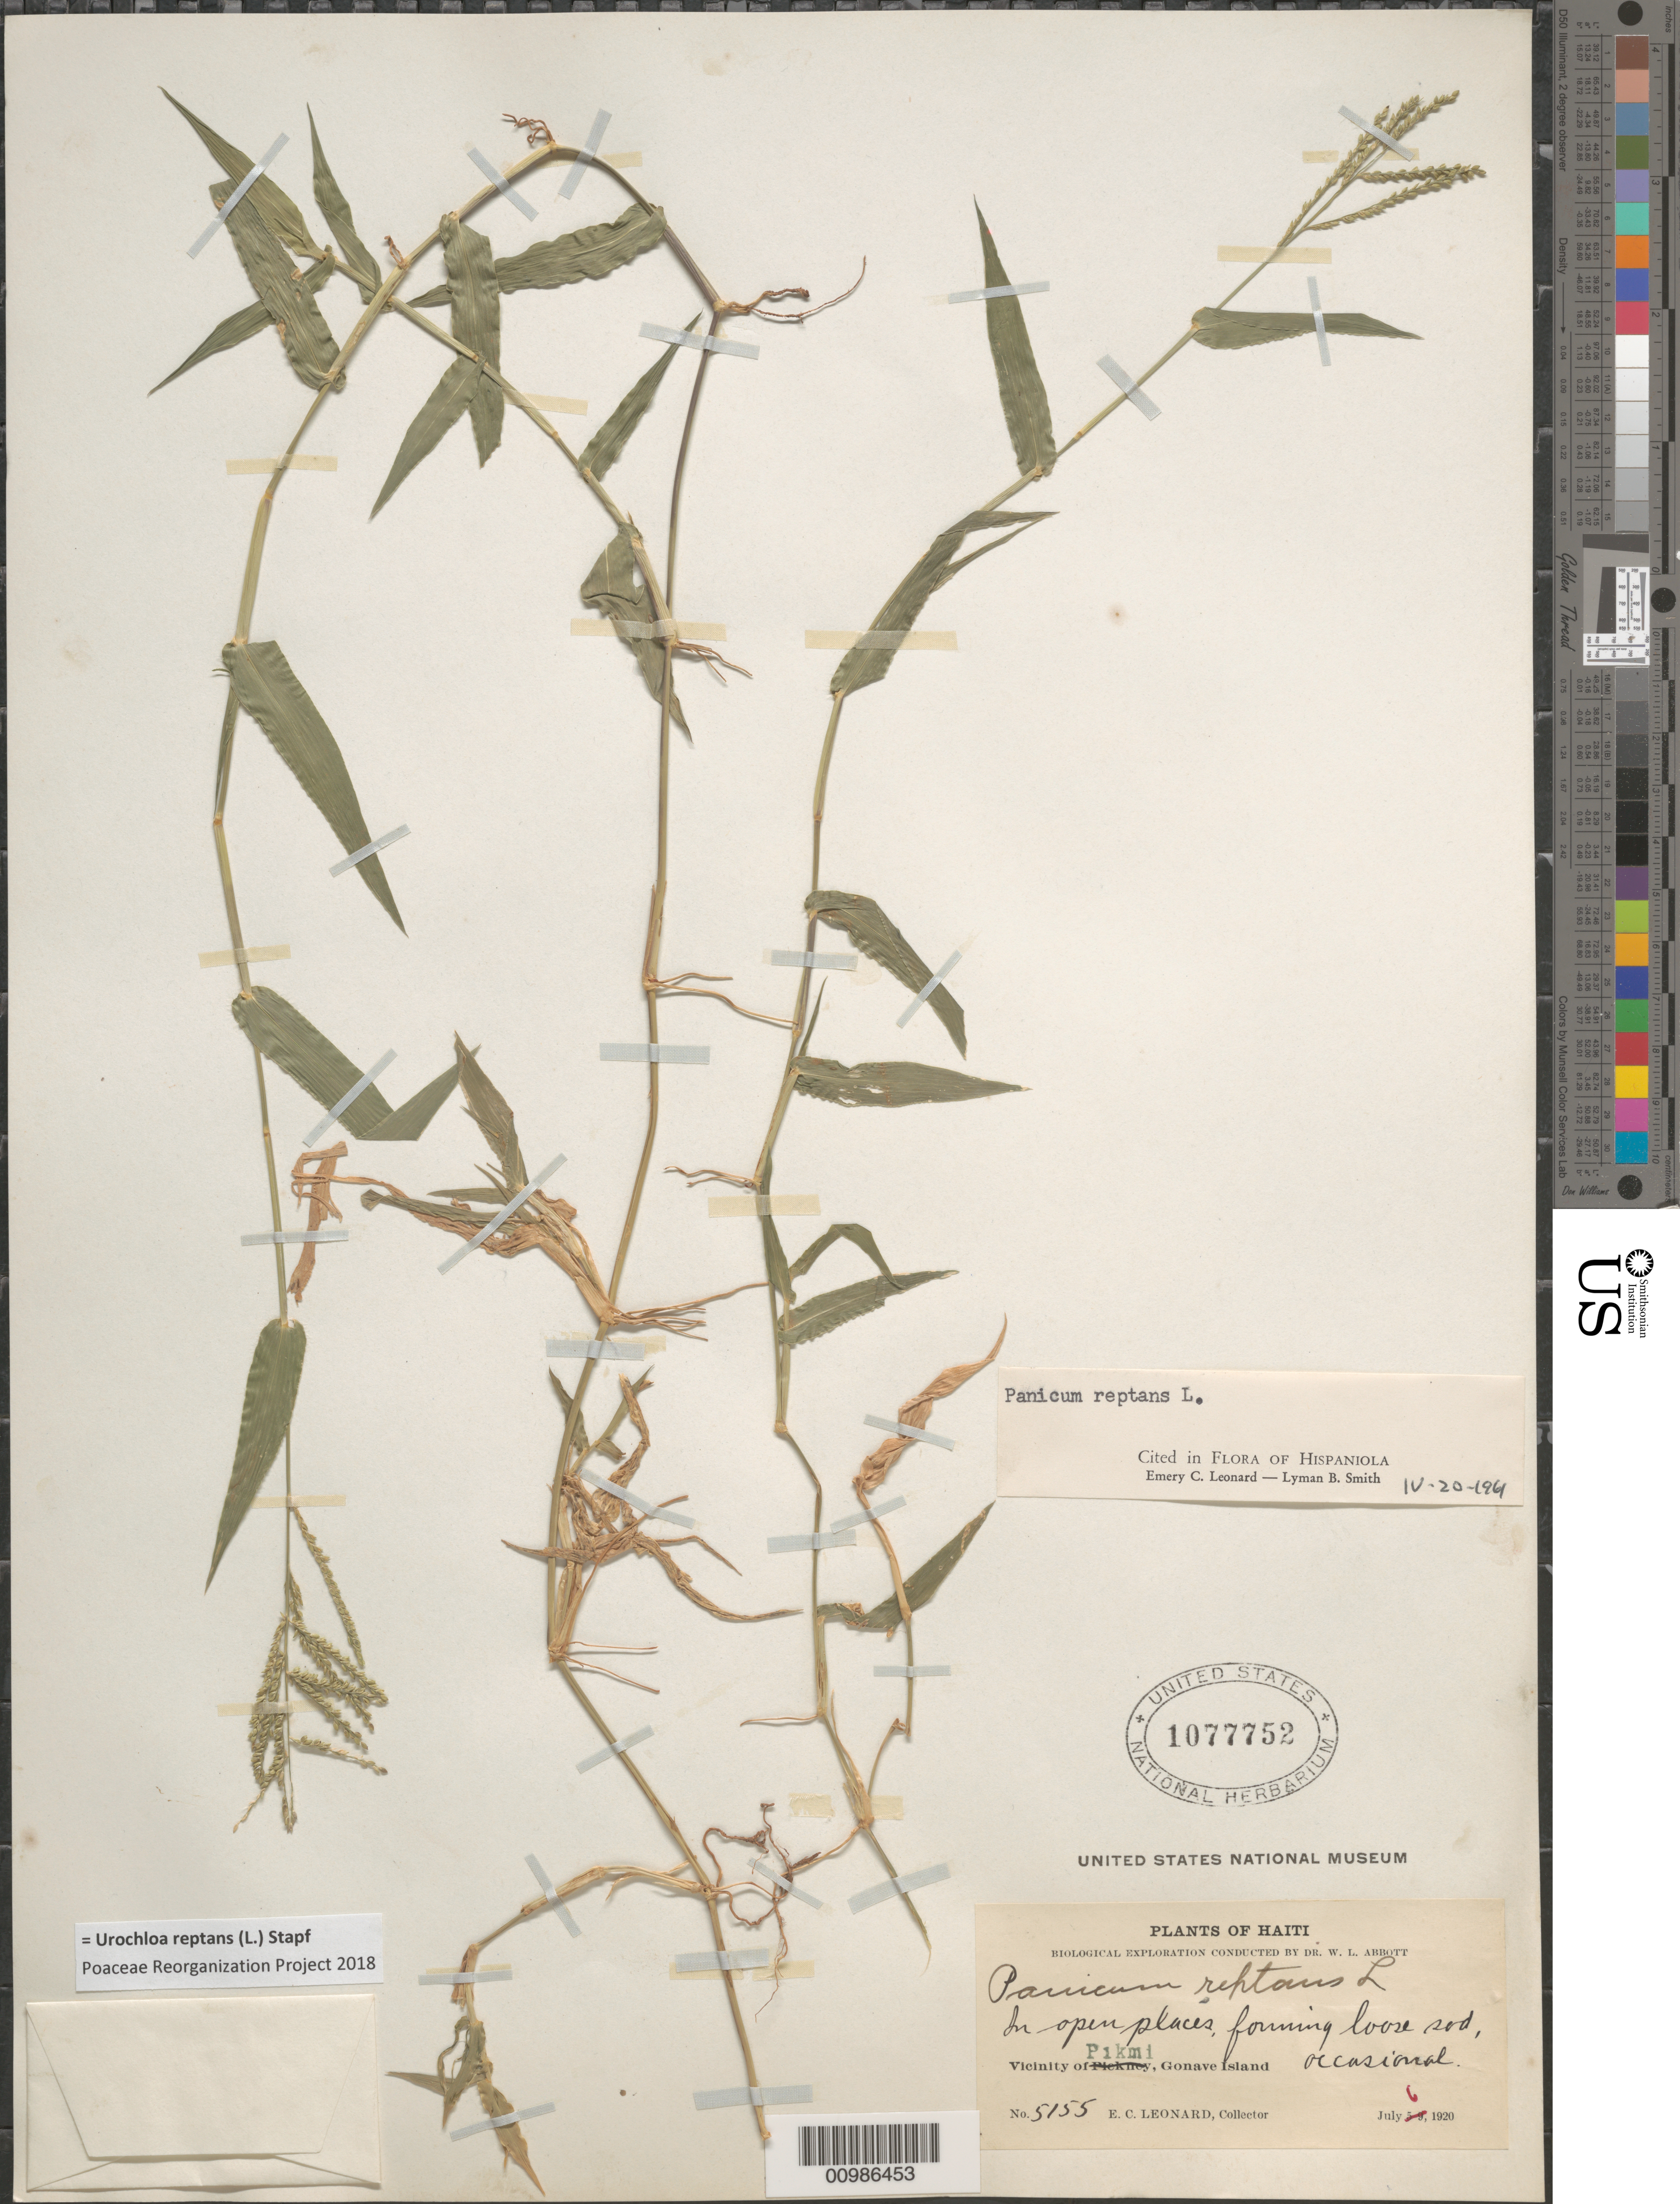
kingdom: Plantae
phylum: Tracheophyta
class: Liliopsida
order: Poales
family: Poaceae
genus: Brachiaria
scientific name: Brachiaria reptans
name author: (L.) C.E. Hubb. & C.A. Gardner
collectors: E. C. Leonard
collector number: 5155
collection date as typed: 06 Jul 1920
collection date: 1920-07-06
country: Haiti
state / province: Óuest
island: Hispaniola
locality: Gonave Island, Vicinity of Pikmi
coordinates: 0 N, 0 E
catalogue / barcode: US 1077752